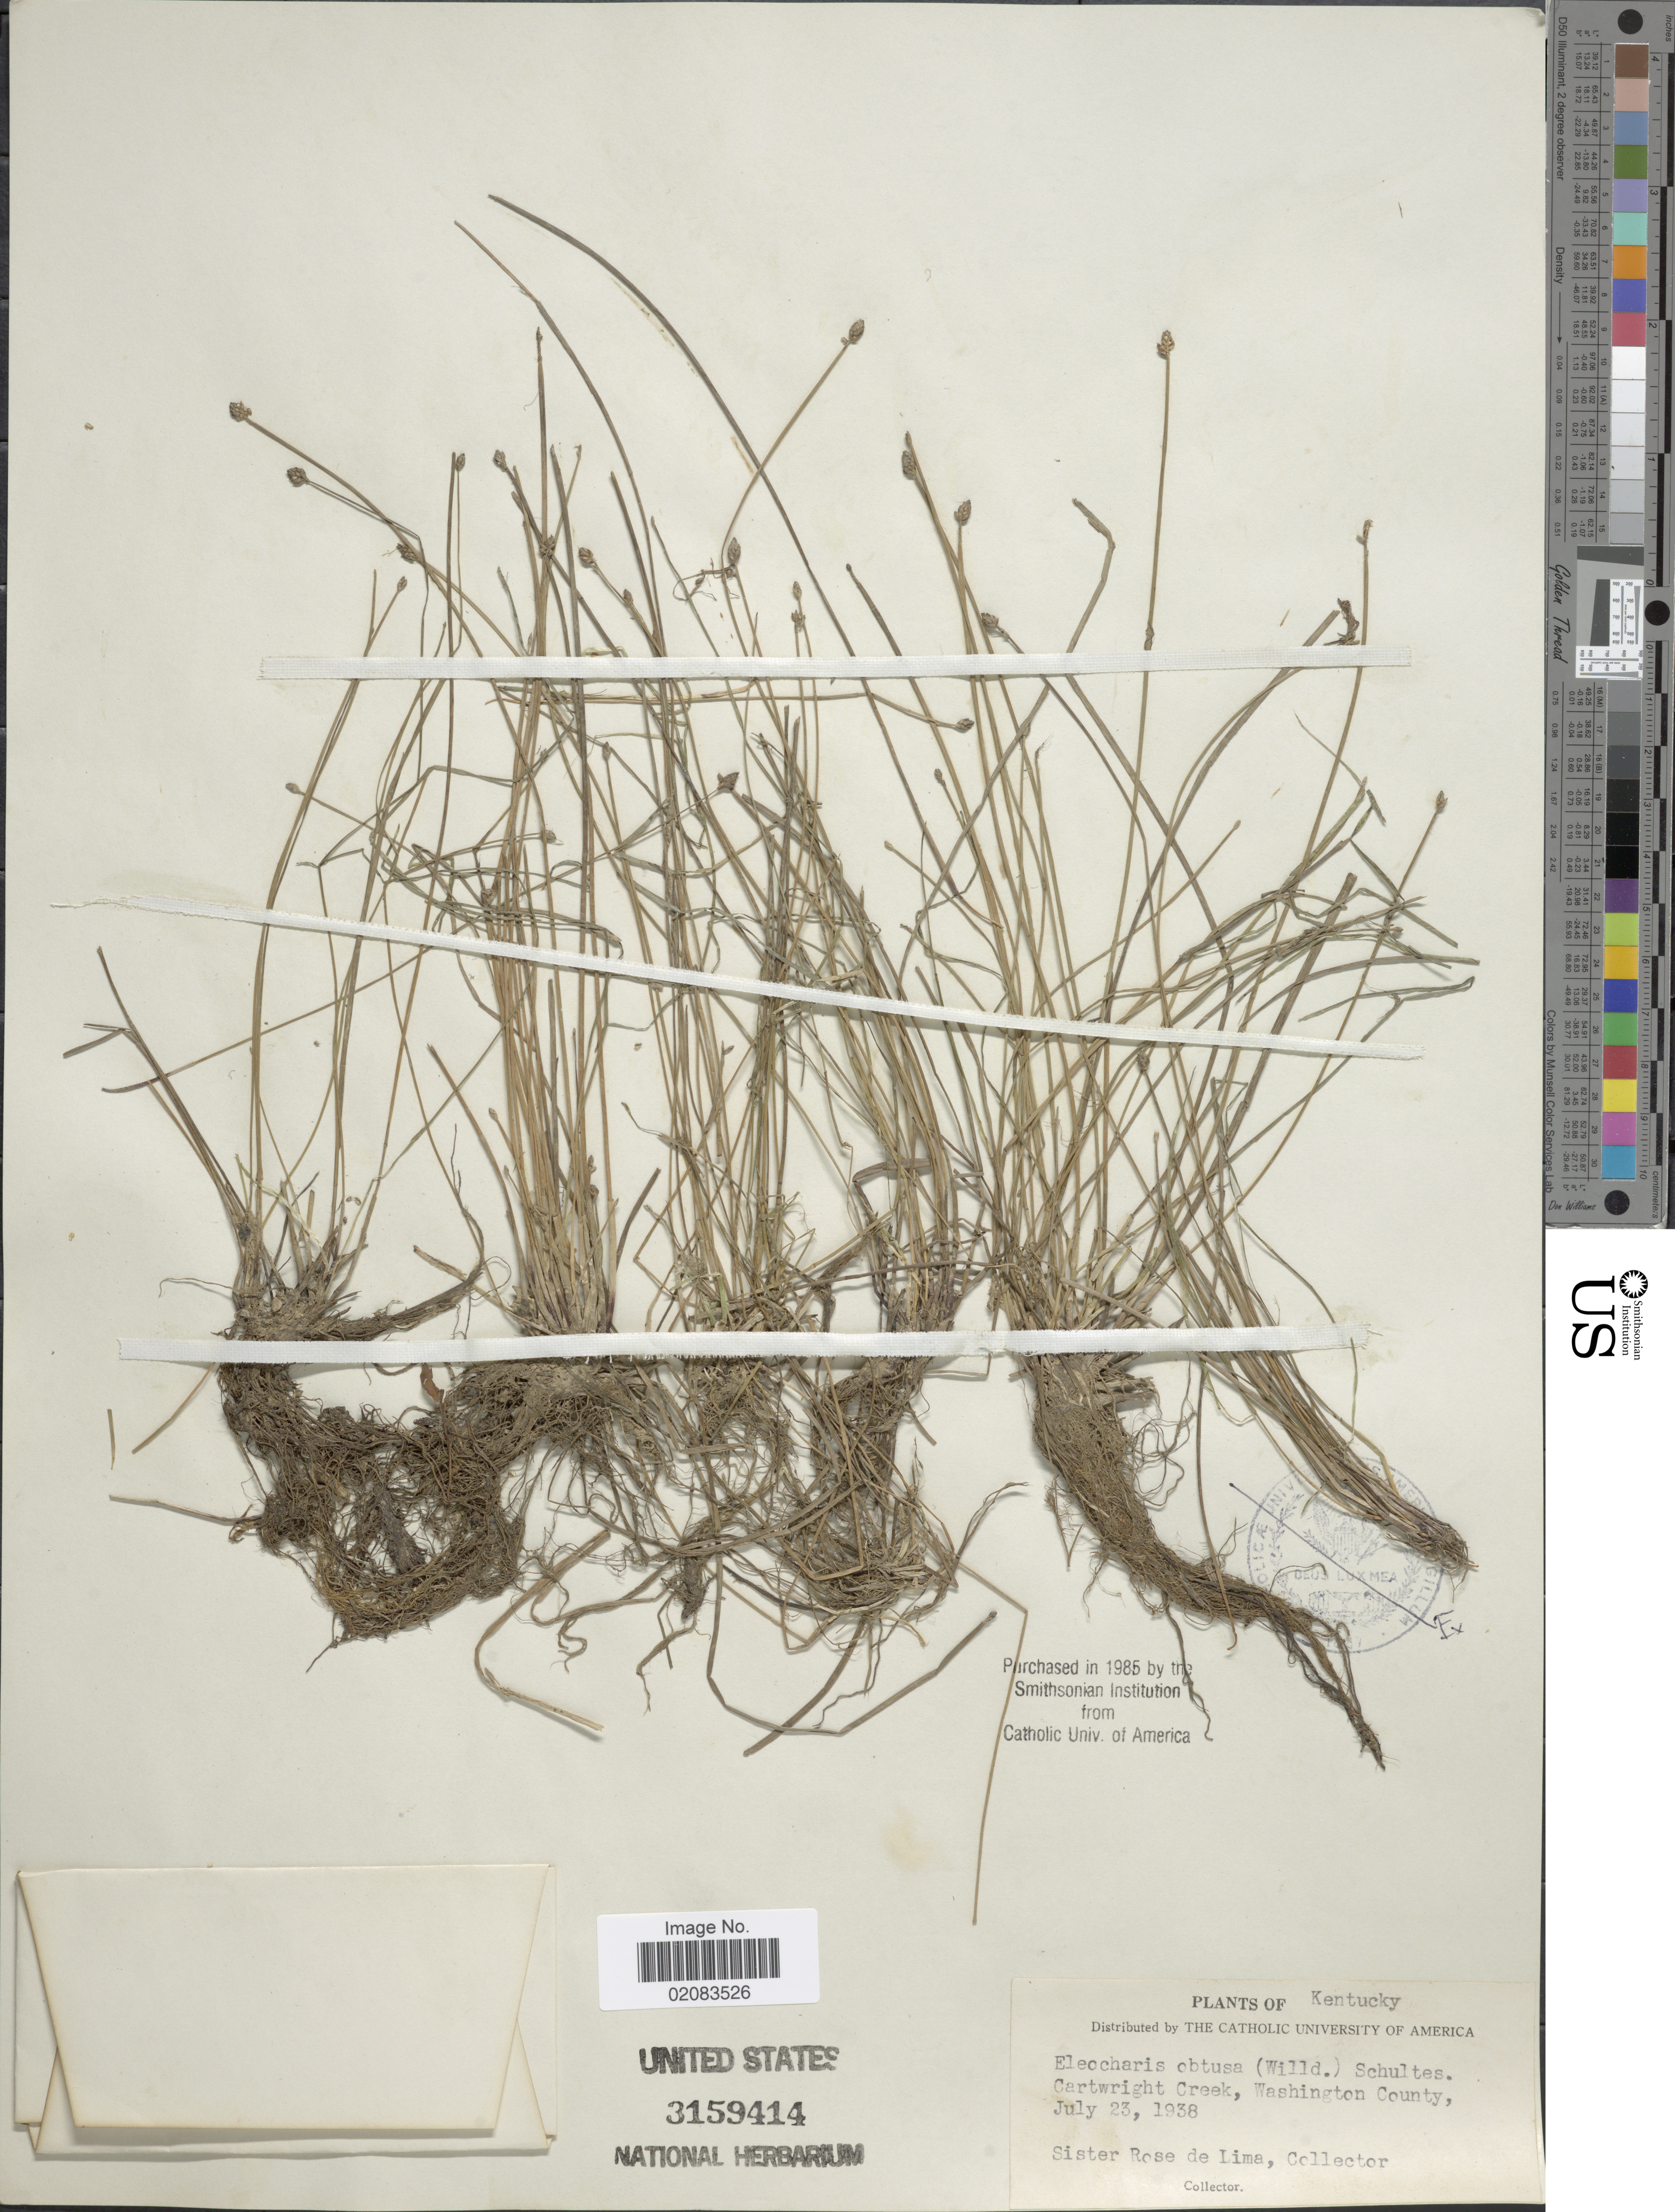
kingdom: Plantae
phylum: Tracheophyta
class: Liliopsida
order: Poales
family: Cyperaceae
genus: Eleocharis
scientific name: Eleocharis obtusa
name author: (Willd.) Schult.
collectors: S. Lima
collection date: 1938-07-23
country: United States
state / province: Kentucky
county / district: Washington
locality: Kentucky, Cartwright Creek, Washington County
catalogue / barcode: US 3159414